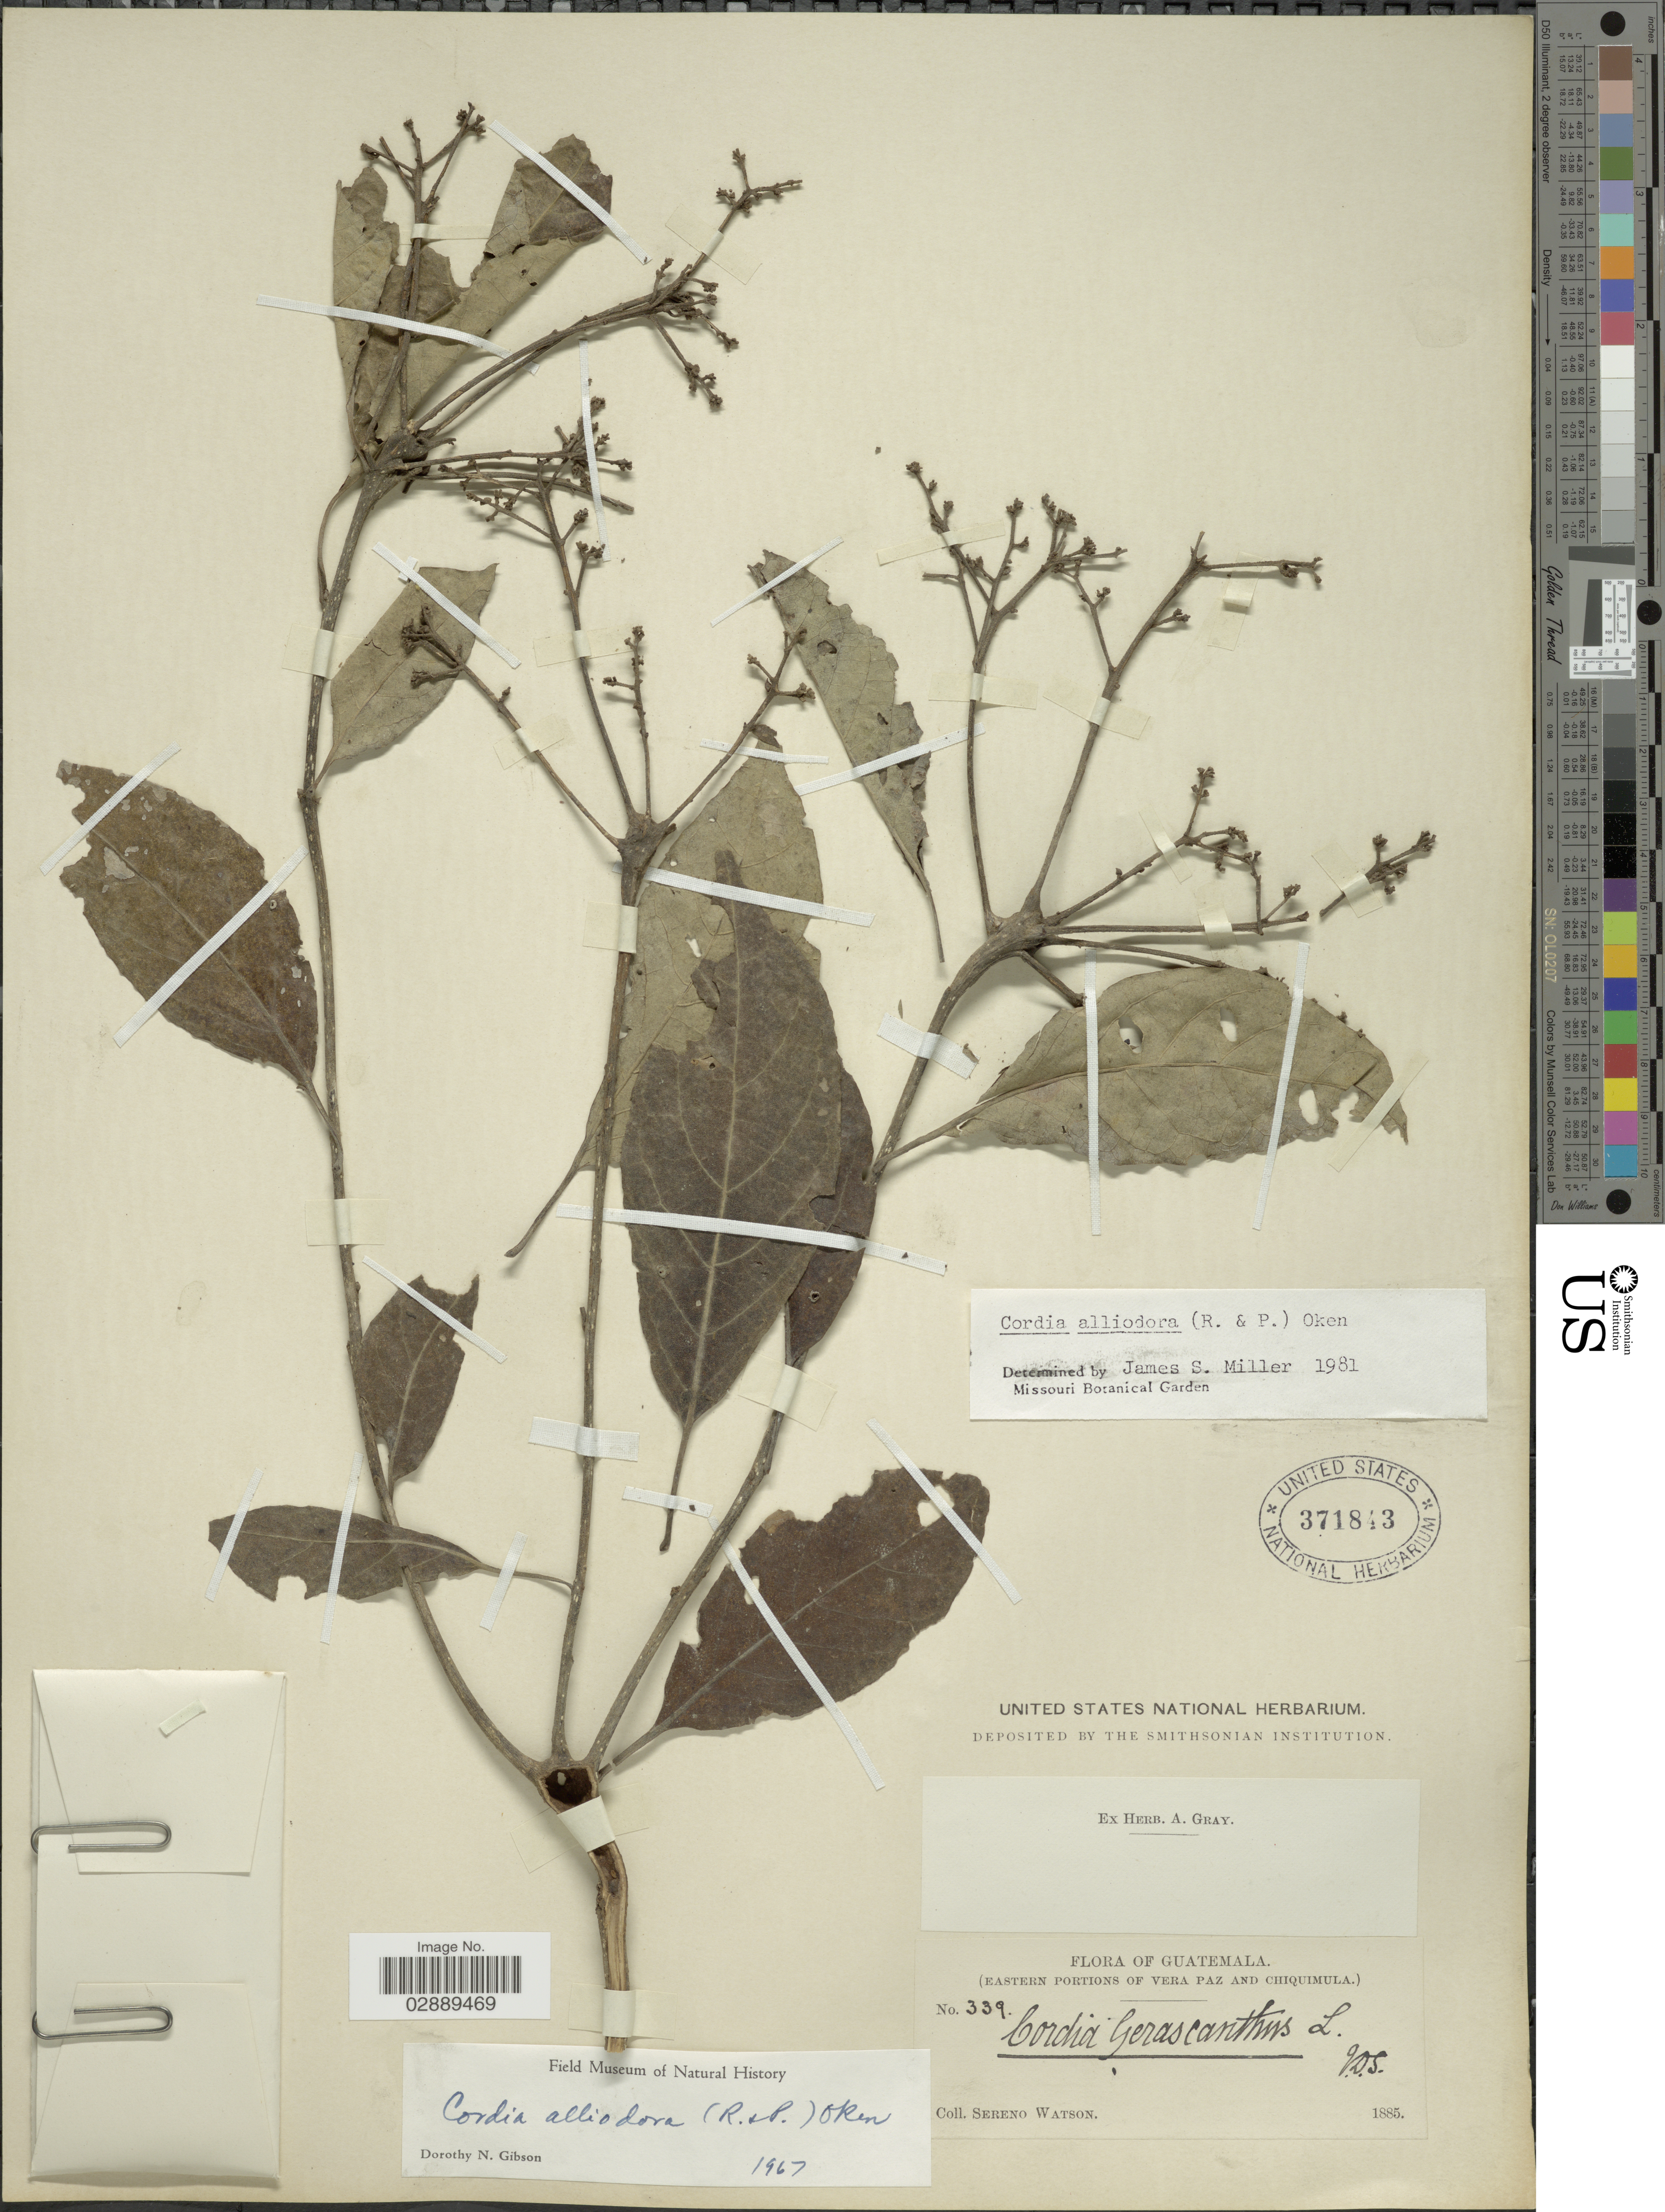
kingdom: Plantae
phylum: Tracheophyta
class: Magnoliopsida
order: Boraginales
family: Cordiaceae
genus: Cordia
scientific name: Cordia alliodora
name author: (Ruiz & Pav.) Oken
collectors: S. Watson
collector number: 339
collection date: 1885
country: Guatemala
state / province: Chiquimula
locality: Eastern portions of Vera Paz and Chiquimula.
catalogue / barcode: US 371843